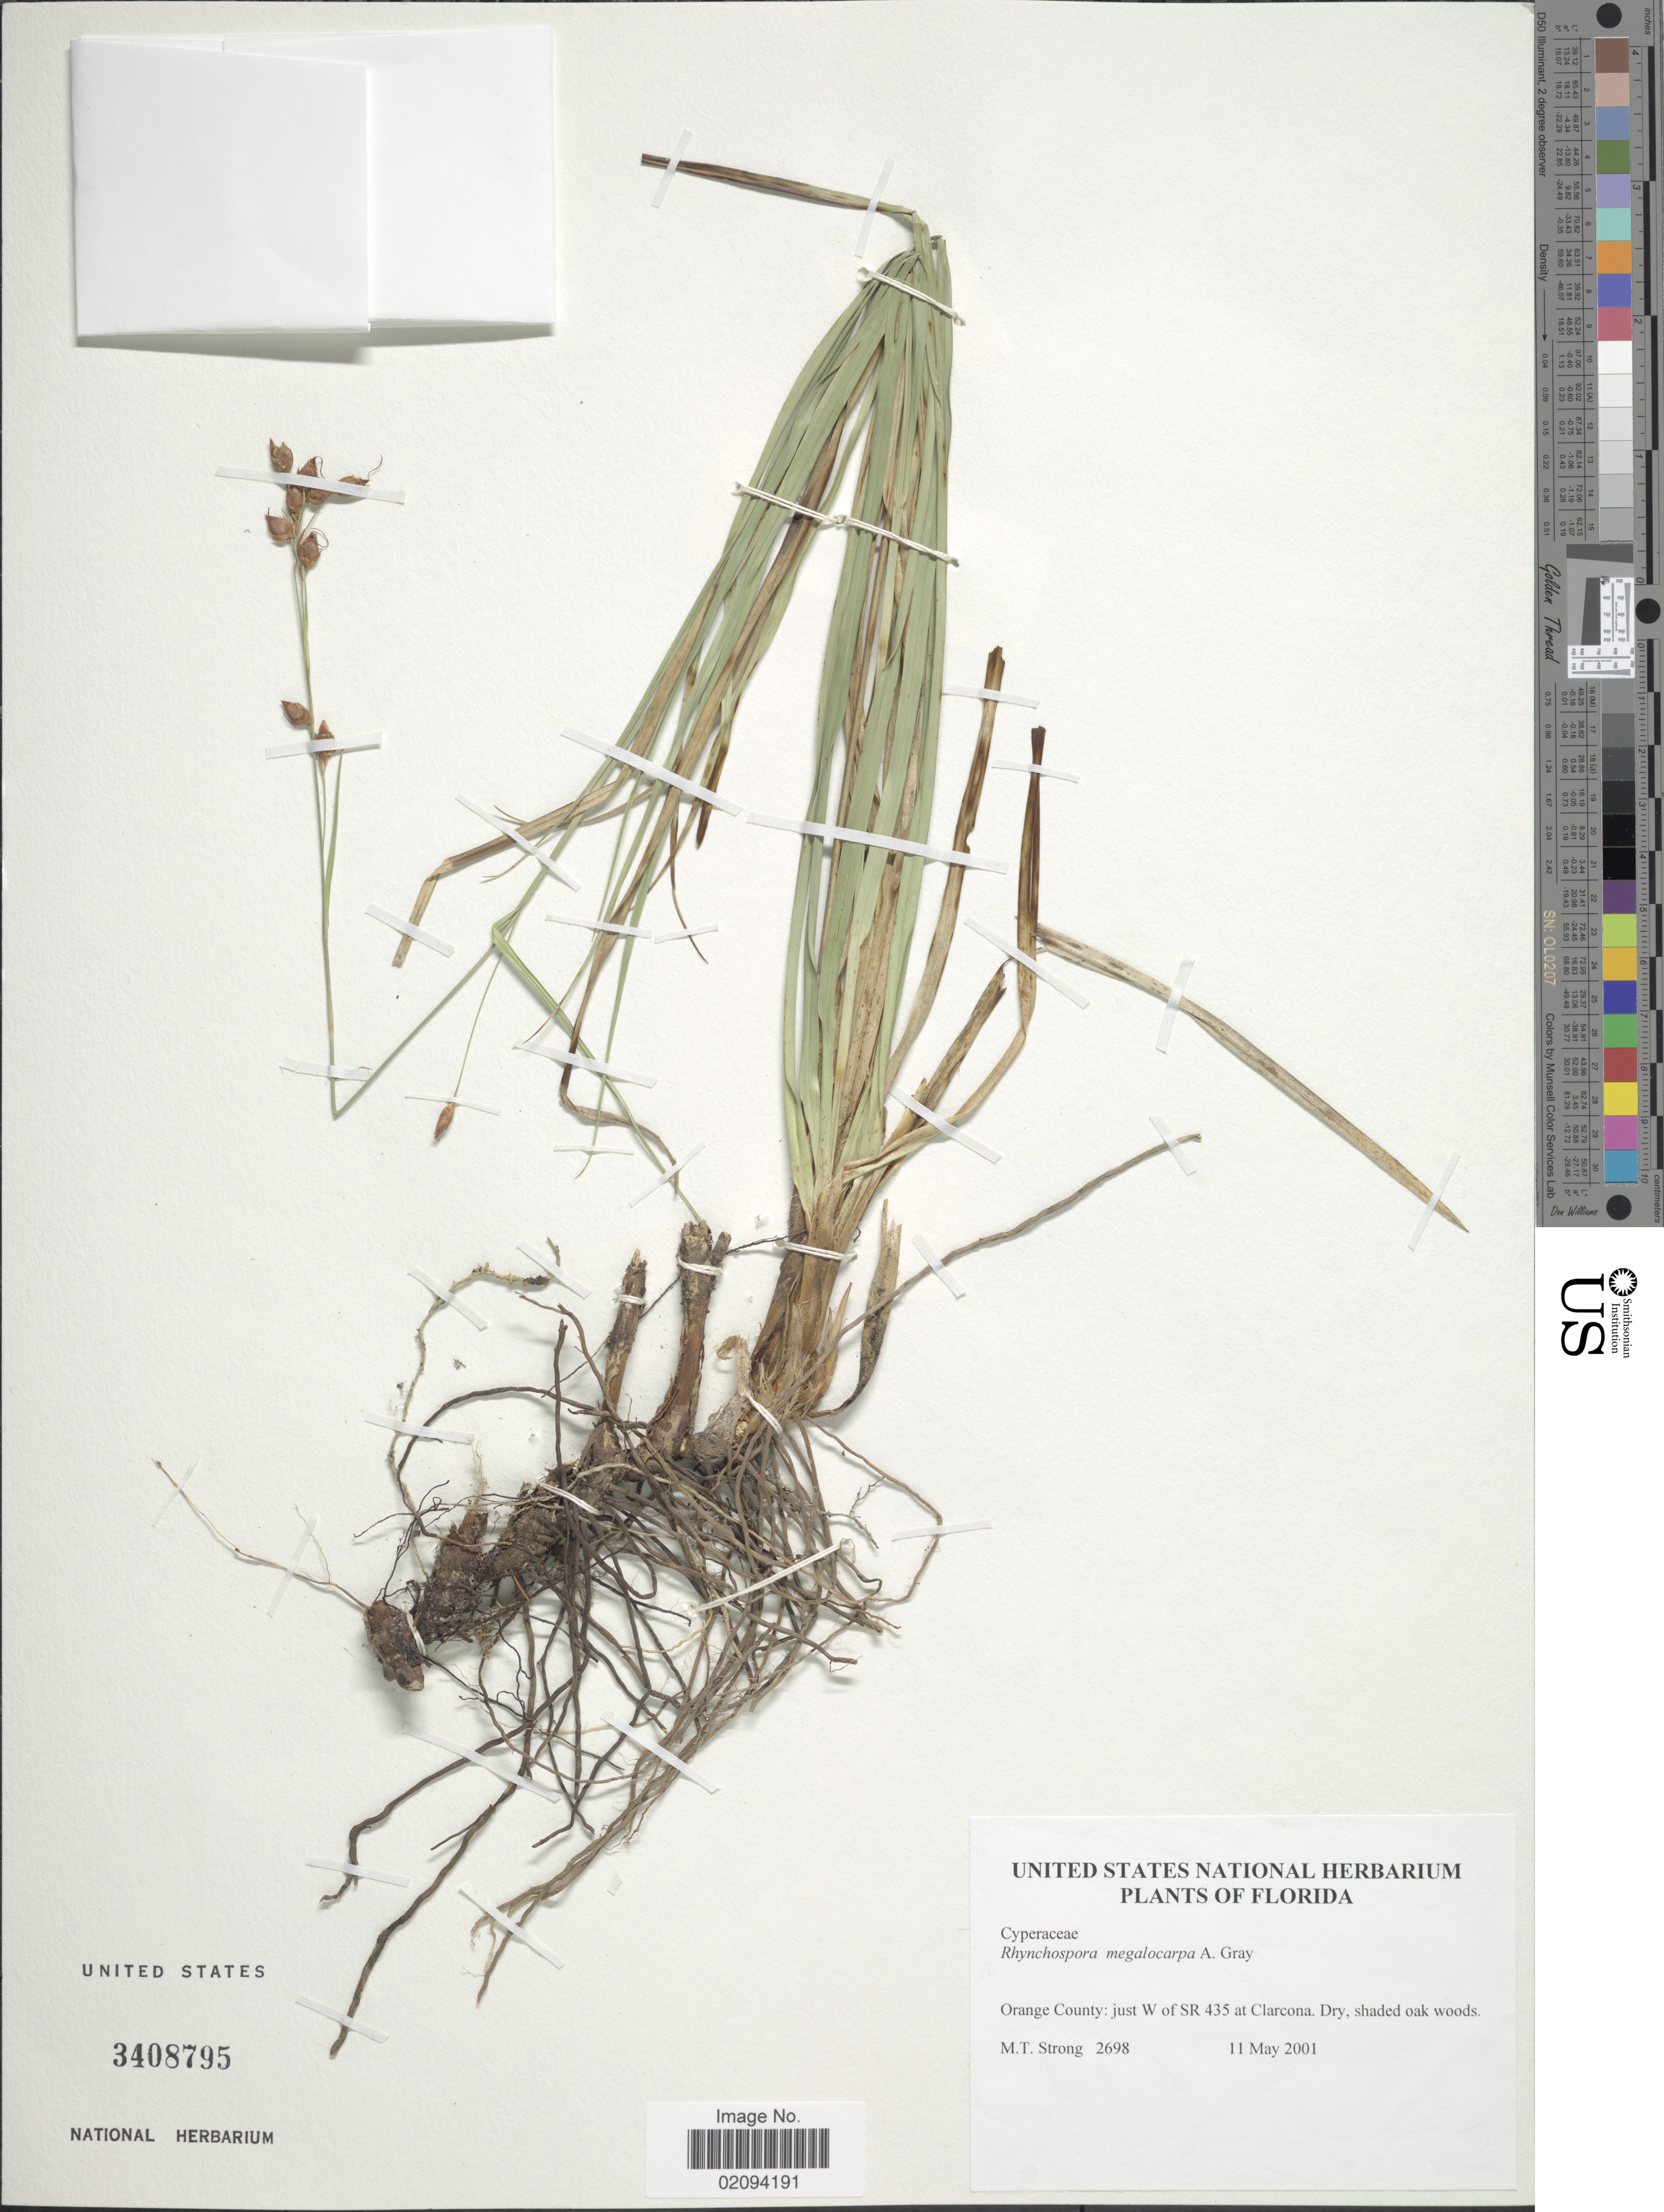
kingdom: Plantae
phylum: Tracheophyta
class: Liliopsida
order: Poales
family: Cyperaceae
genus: Rhynchospora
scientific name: Rhynchospora megalocarpa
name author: A. Gray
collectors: M. T. Strong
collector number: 2698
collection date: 2001-05-11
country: United States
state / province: Florida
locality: Orange County: just W of SR 435 at Clarcona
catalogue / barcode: US 3408795